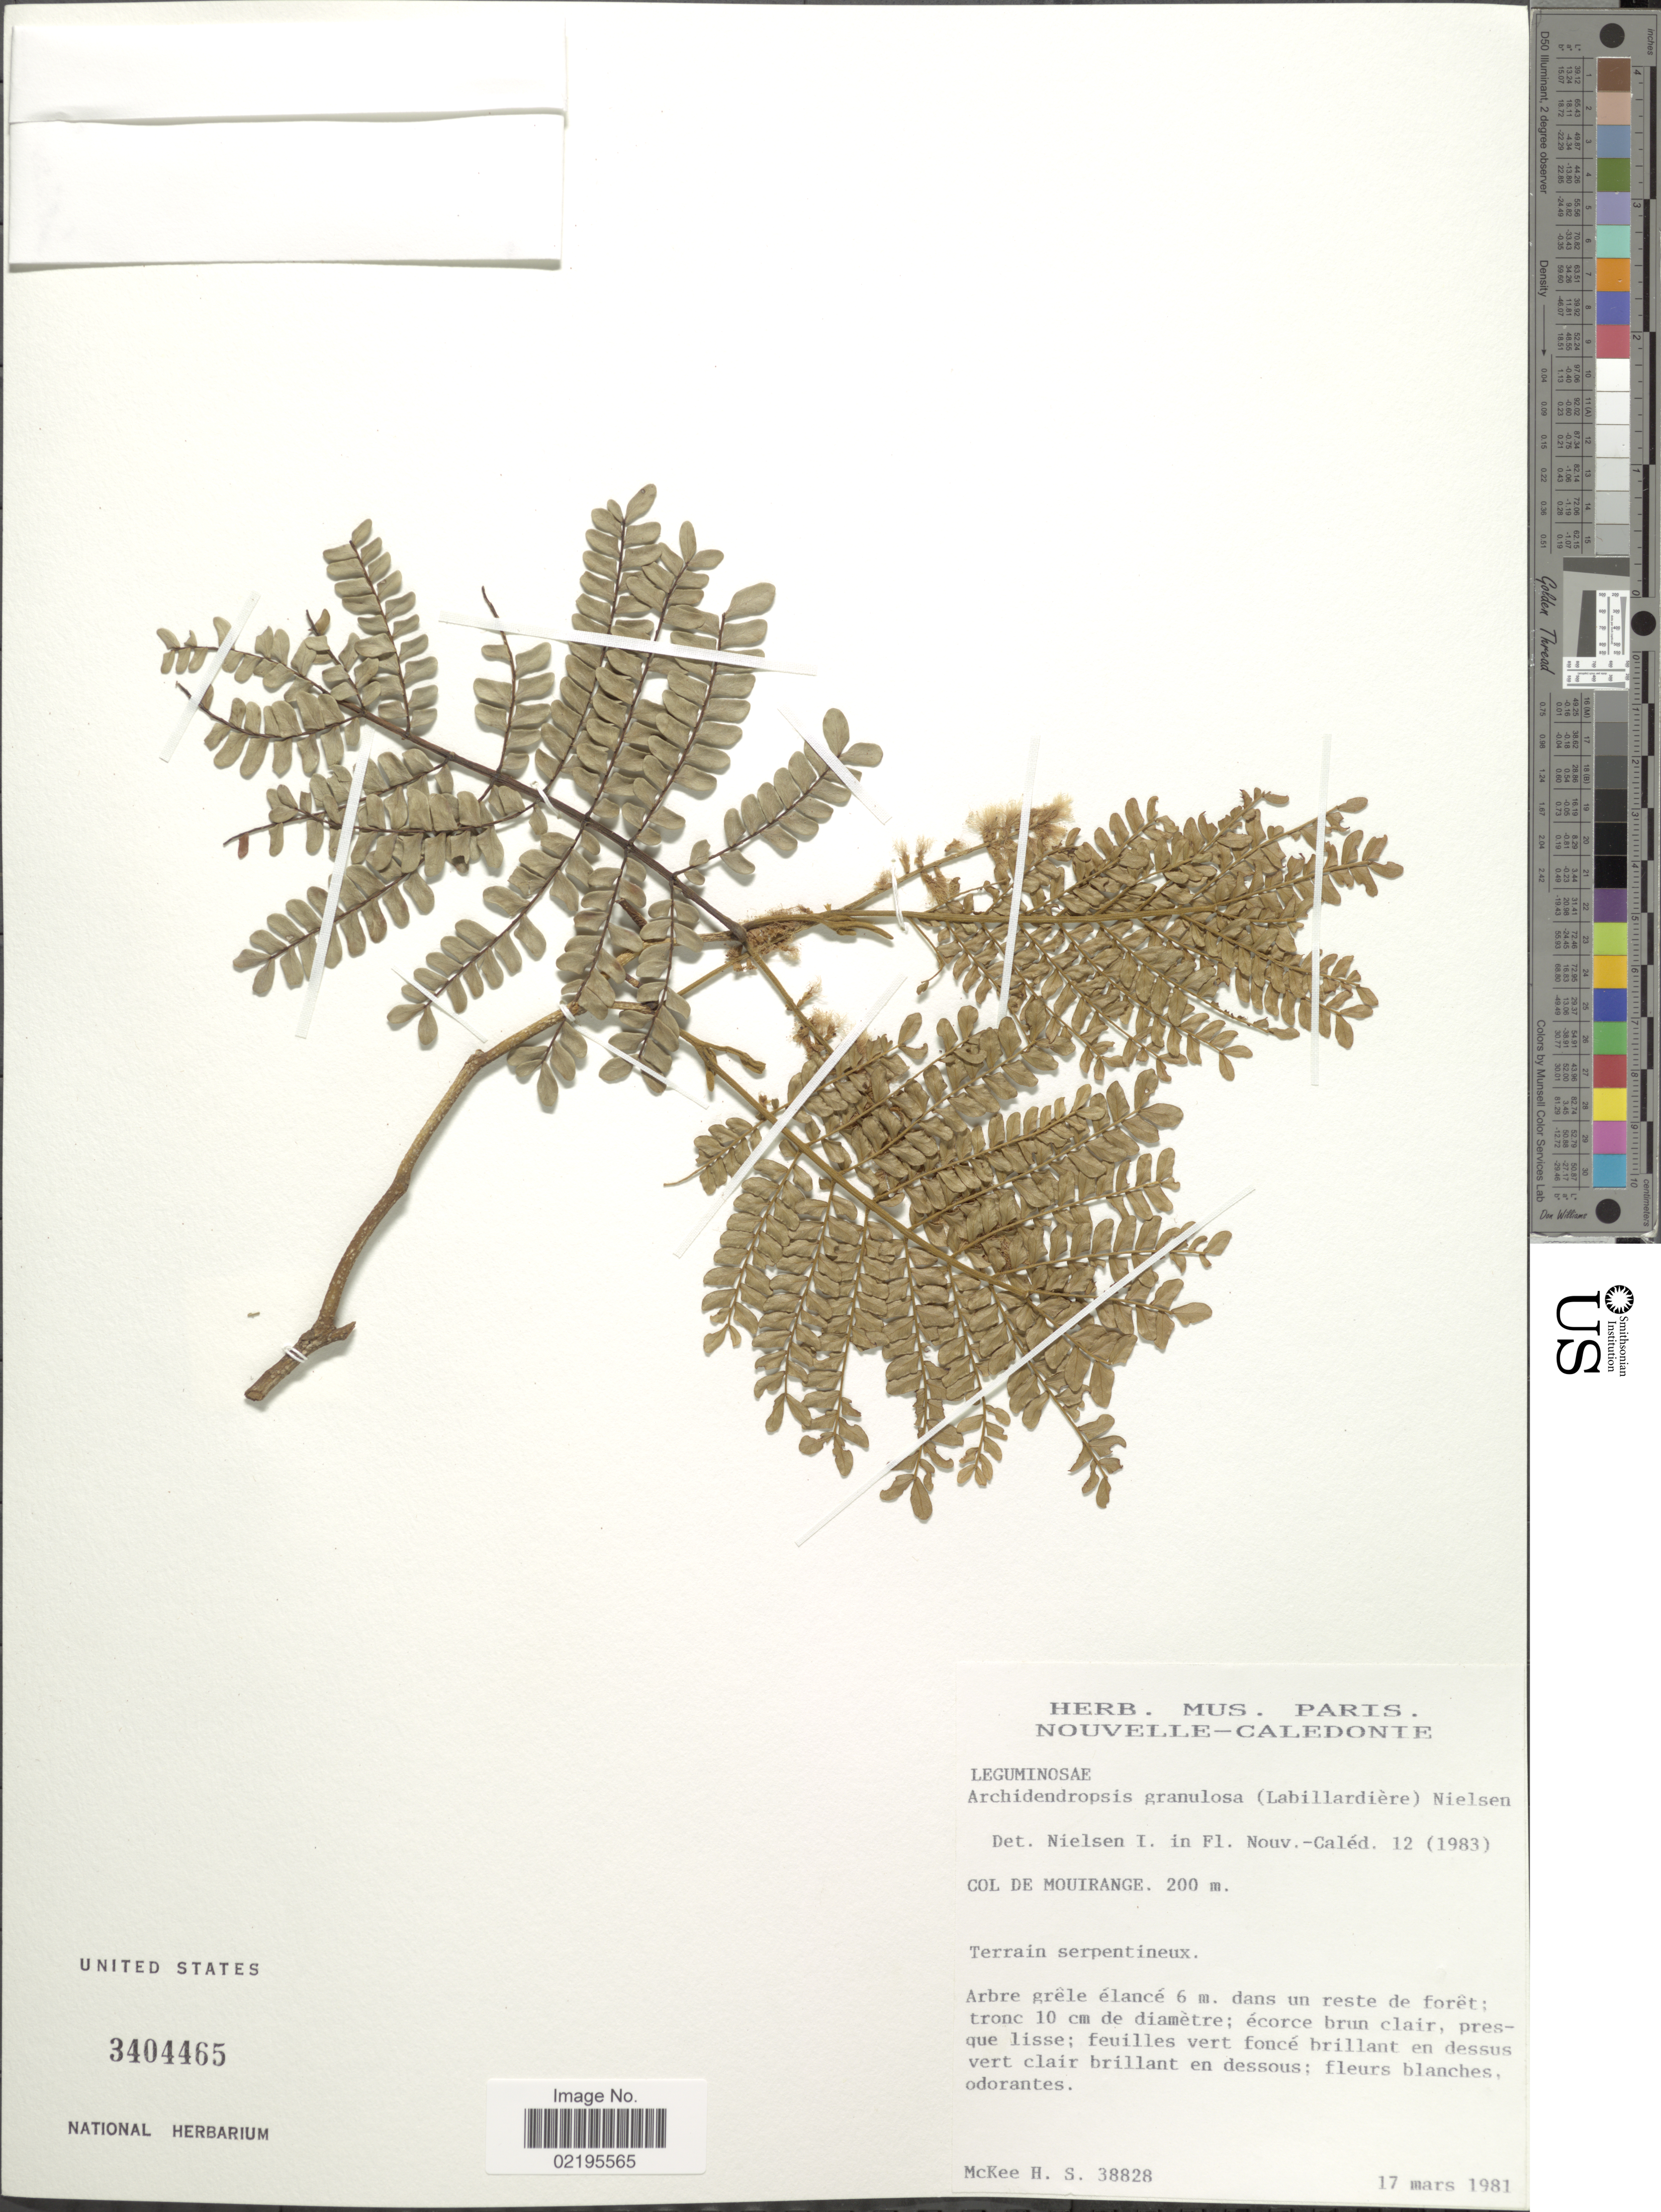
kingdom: Plantae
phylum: Tracheophyta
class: Magnoliopsida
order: Fabales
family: Fabaceae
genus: Archidendropsis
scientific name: Archidendropsis granulosa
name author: (Labill.) I.C. Nielsen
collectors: H. S. McKee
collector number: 38828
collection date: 1981-03-17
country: New Caledonia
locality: Col de Mouirange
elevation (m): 200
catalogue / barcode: US 3404465